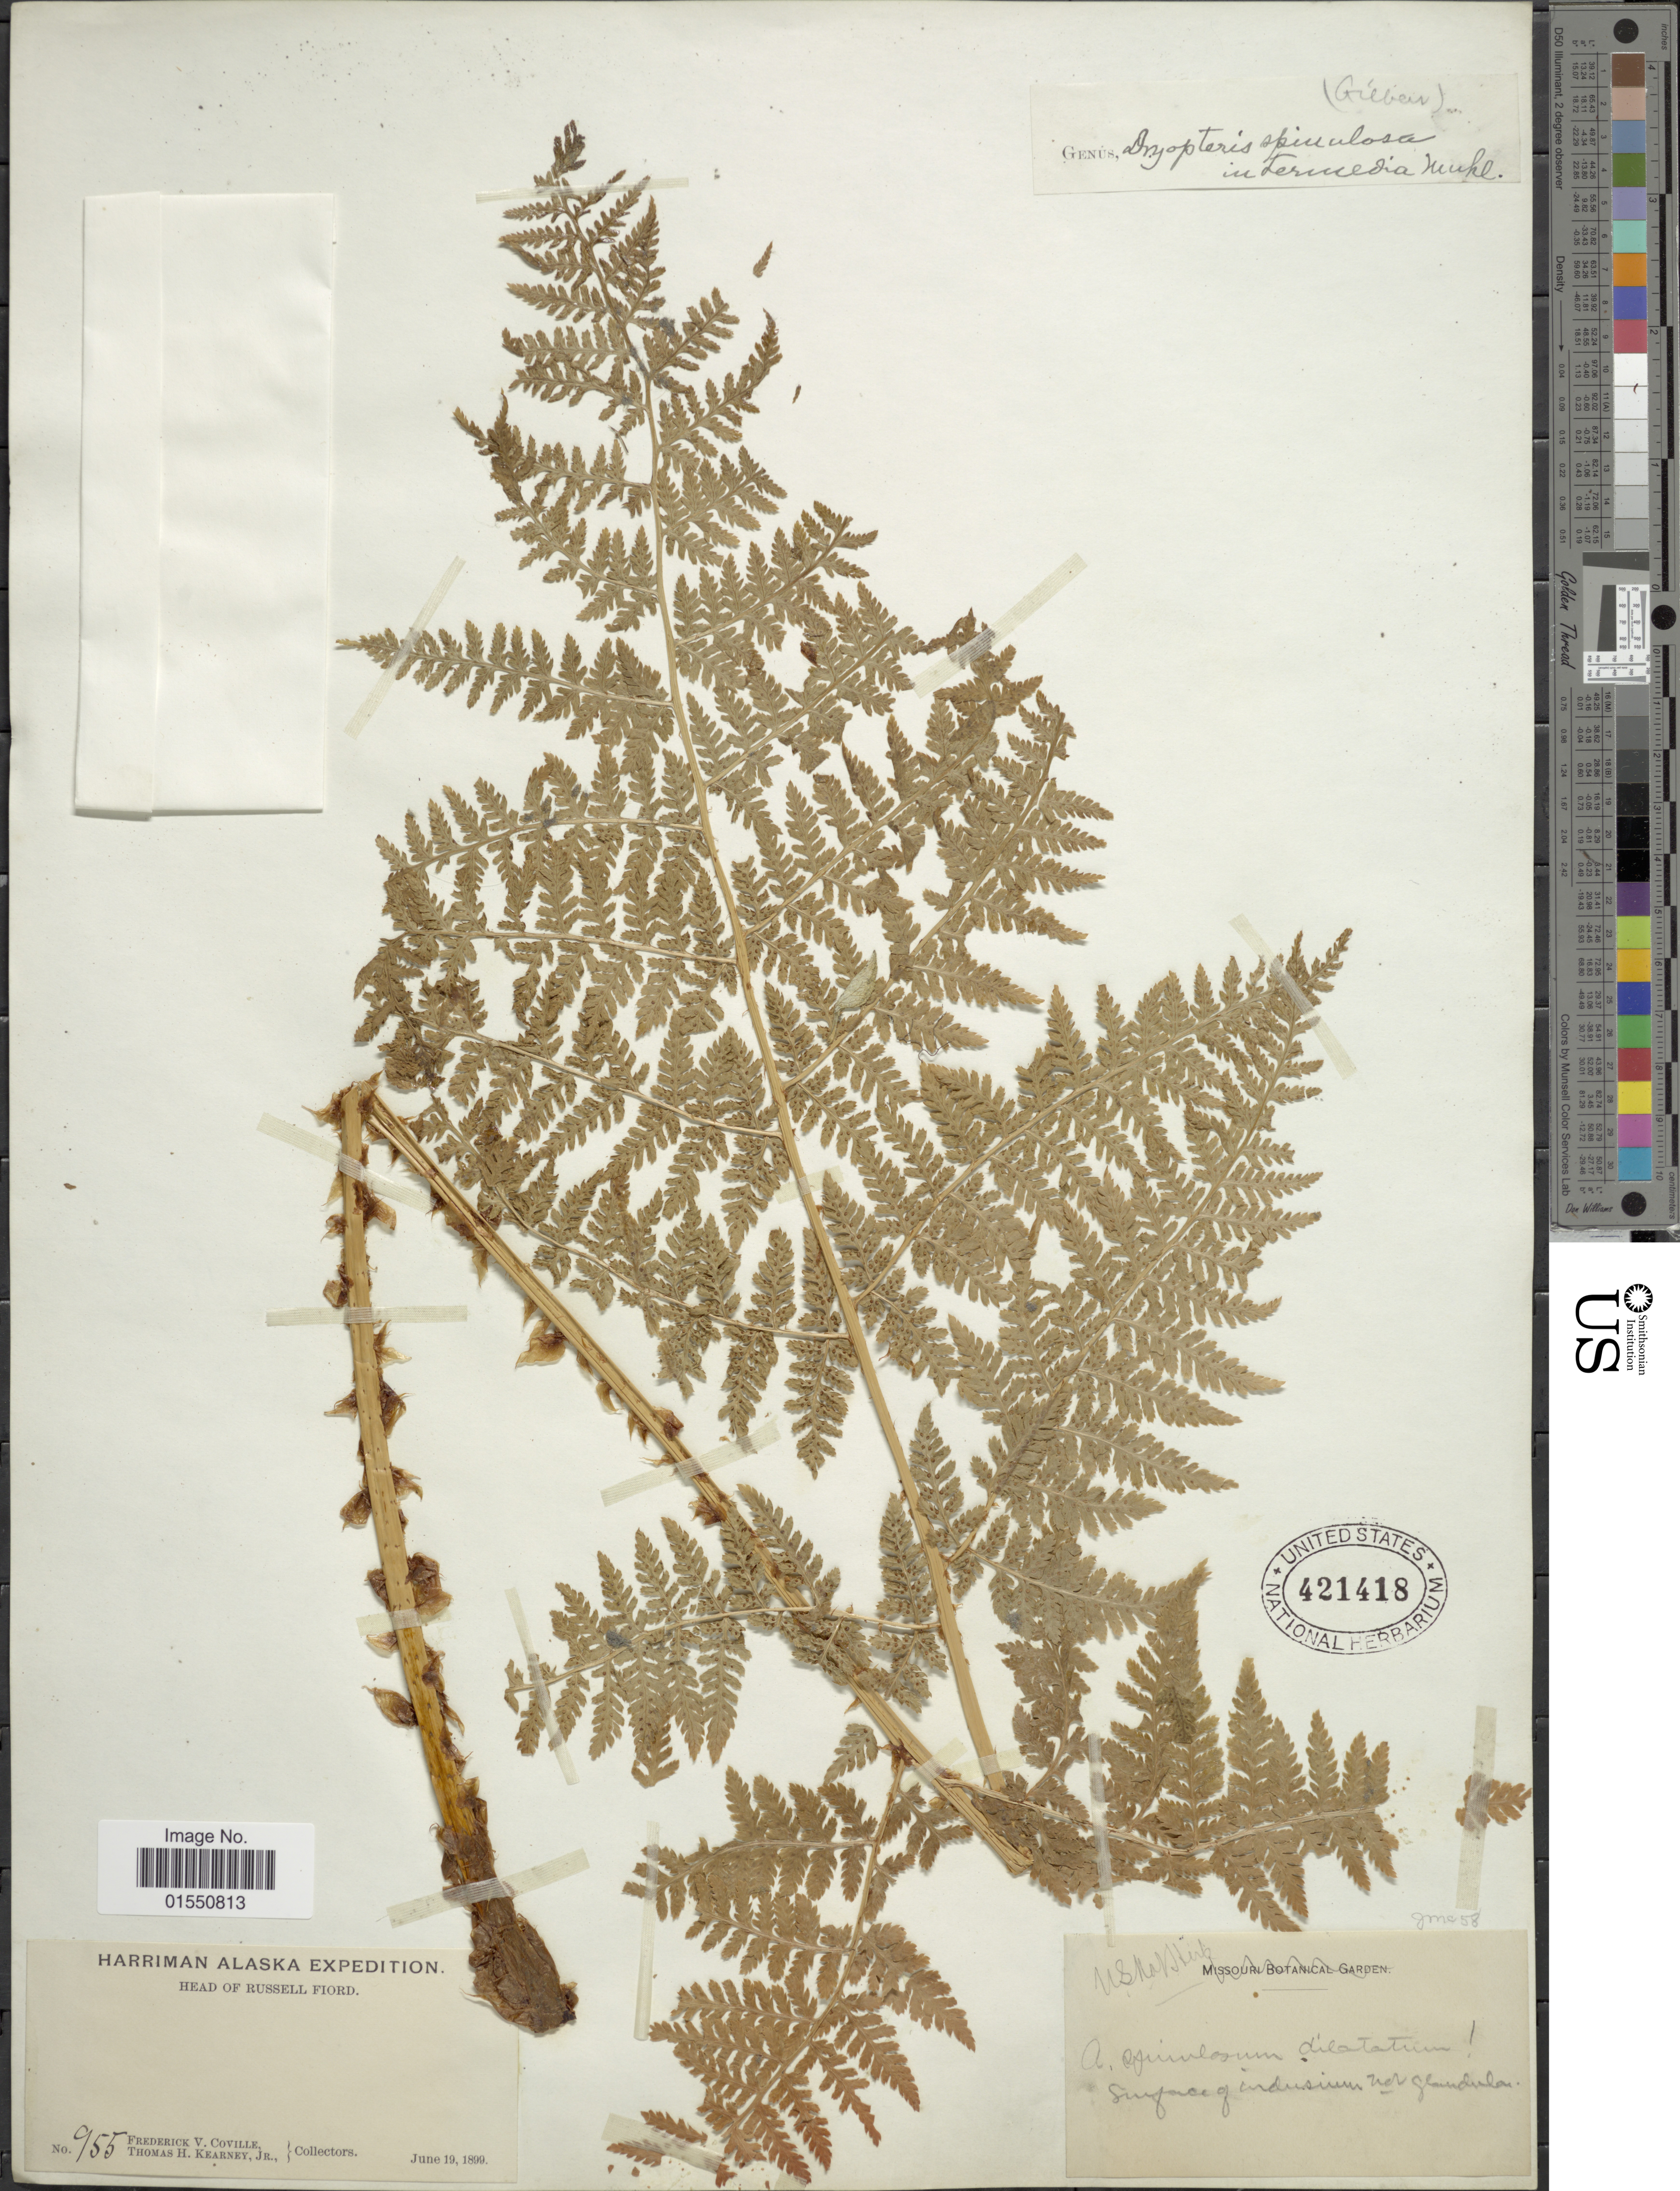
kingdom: Plantae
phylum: Tracheophyta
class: Polypodiopsida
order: Polypodiales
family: Dryopteridaceae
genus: Dryopteris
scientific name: Dryopteris expansa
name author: (C. Presl) Fraser-Jenk. & Jermy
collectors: F. V. Coville & T. H. Kearney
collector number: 955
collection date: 1899-06-19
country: United States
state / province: Alaska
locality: Head of Russell Fiord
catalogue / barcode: US 421418